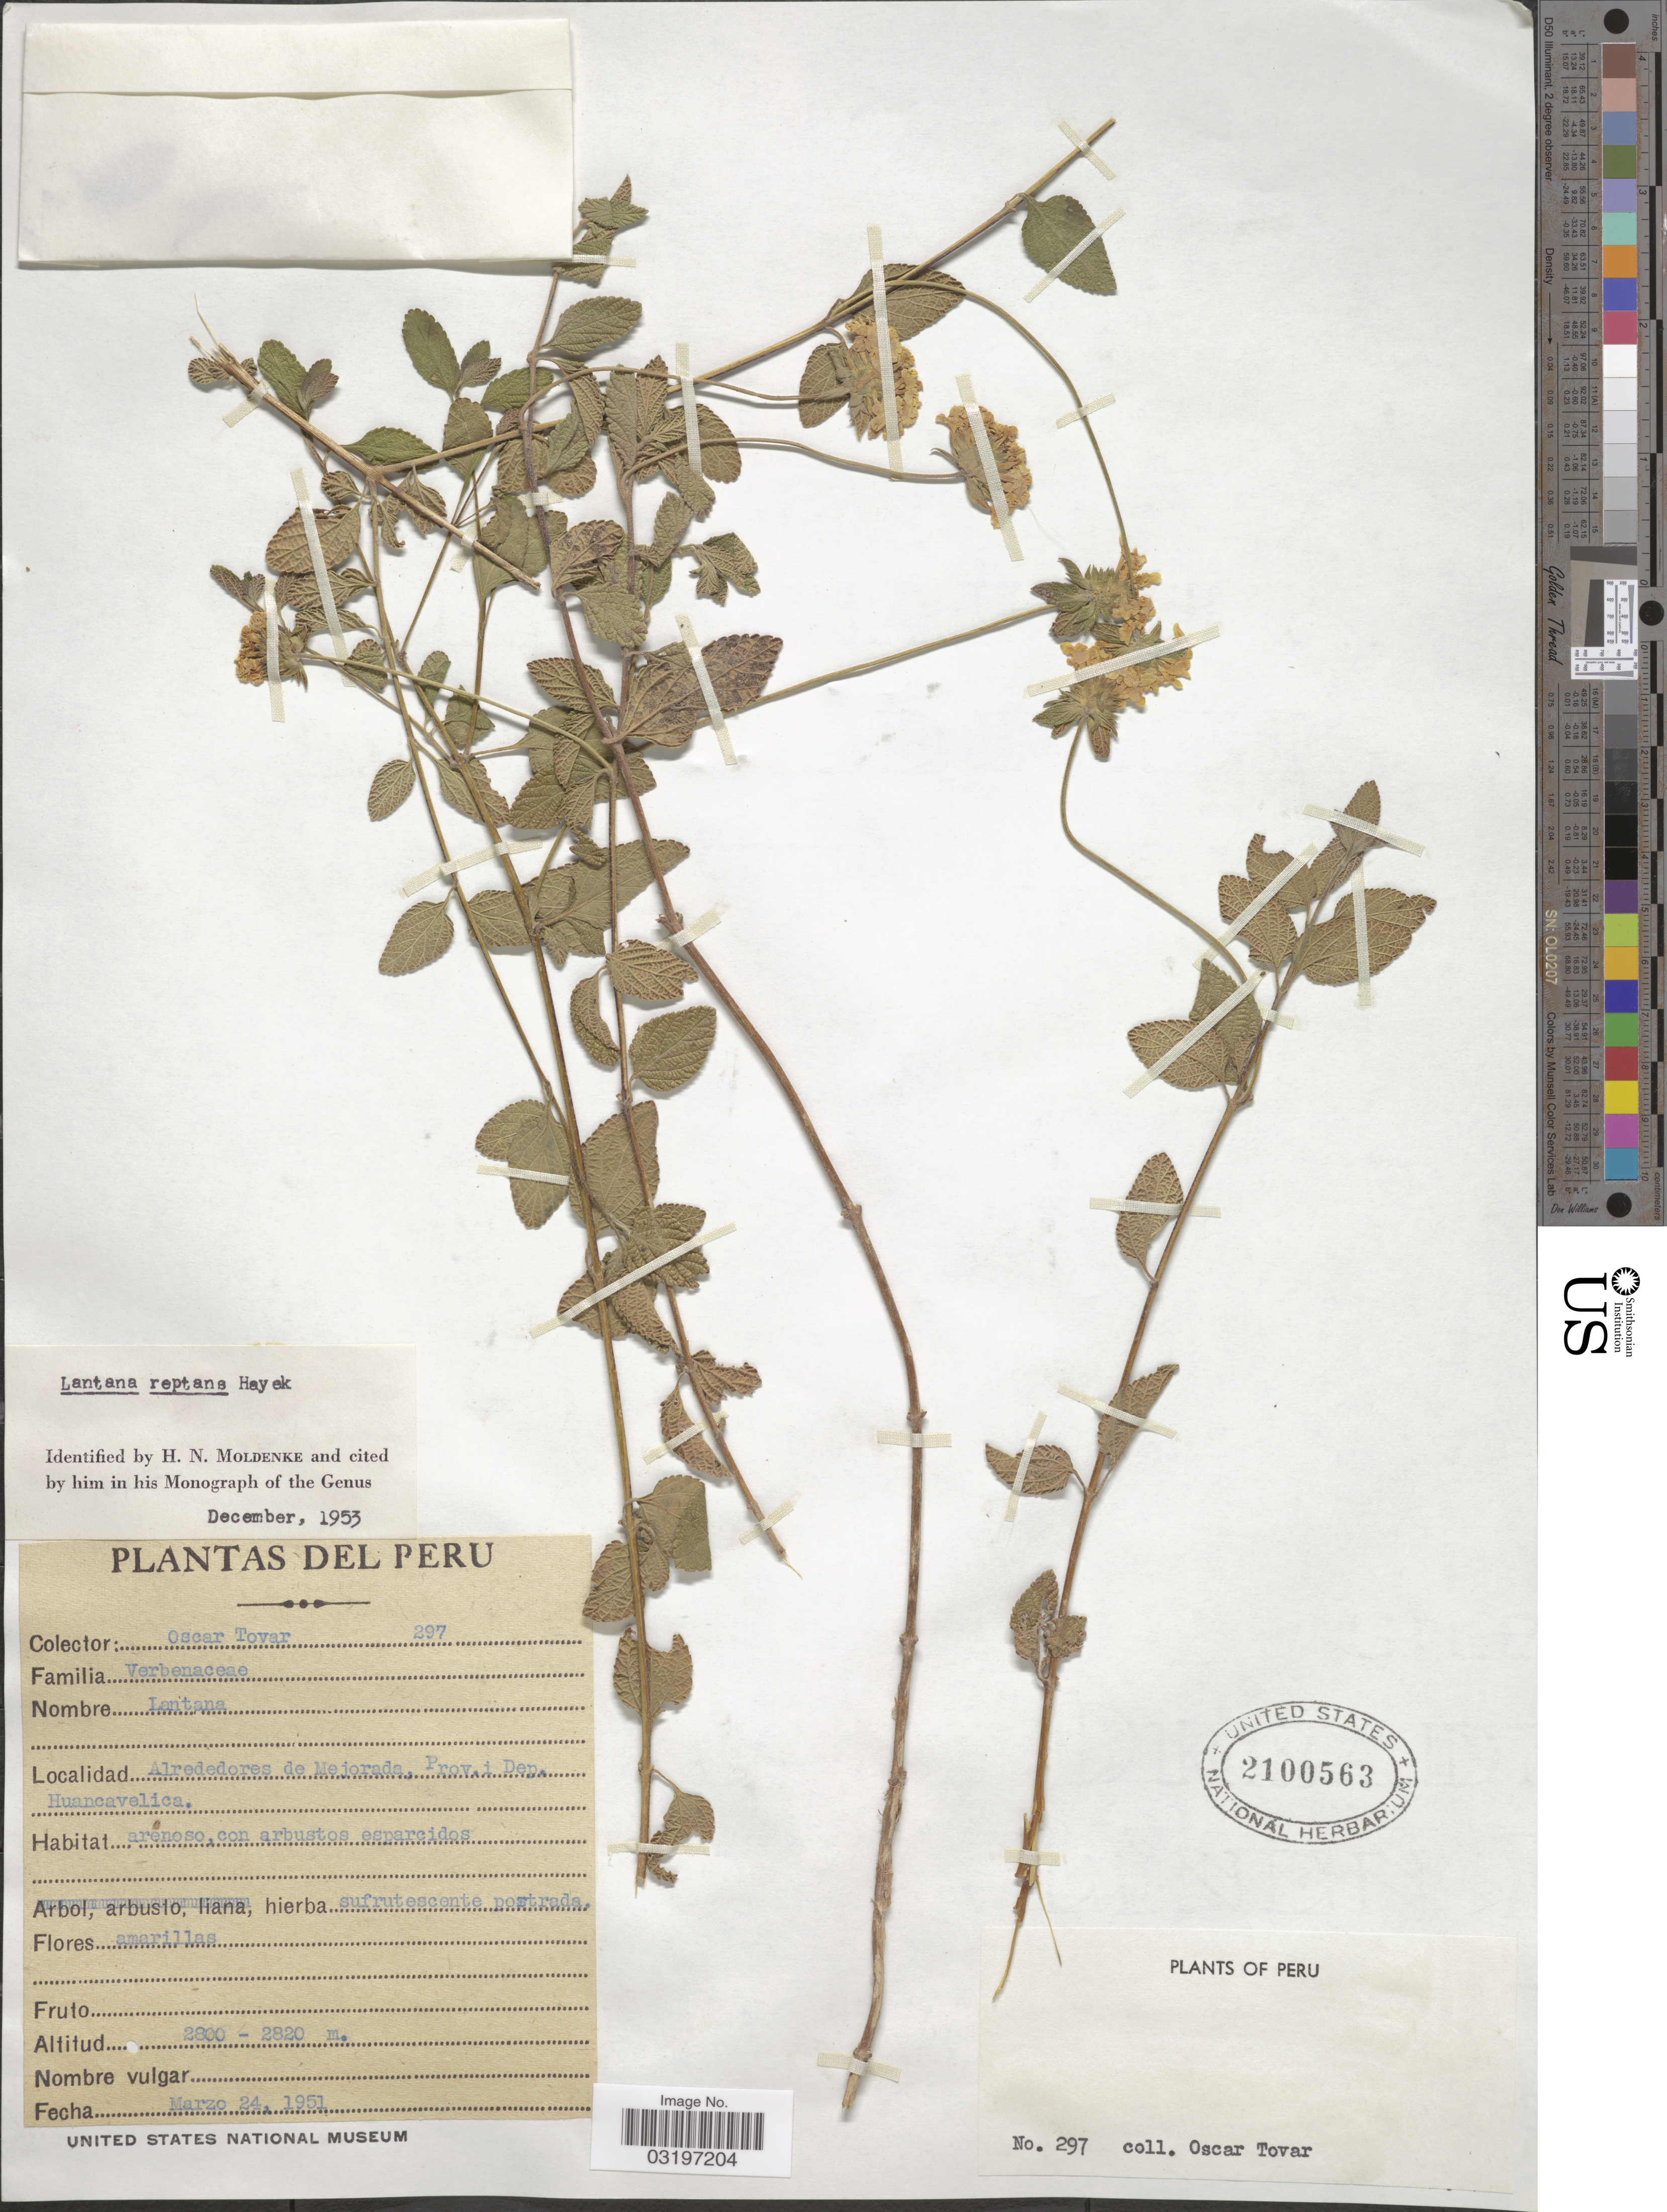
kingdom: Plantae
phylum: Tracheophyta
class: Magnoliopsida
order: Lamiales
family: Verbenaceae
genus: Lantana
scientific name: Lantana reptans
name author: Hayek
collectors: Ó. Tovar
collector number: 297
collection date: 1951-03-24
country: Peru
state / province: Huancavelica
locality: Alrededores de Mejorada, Prov. i. Dep. Huancavelica.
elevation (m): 2800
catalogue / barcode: US 2100563